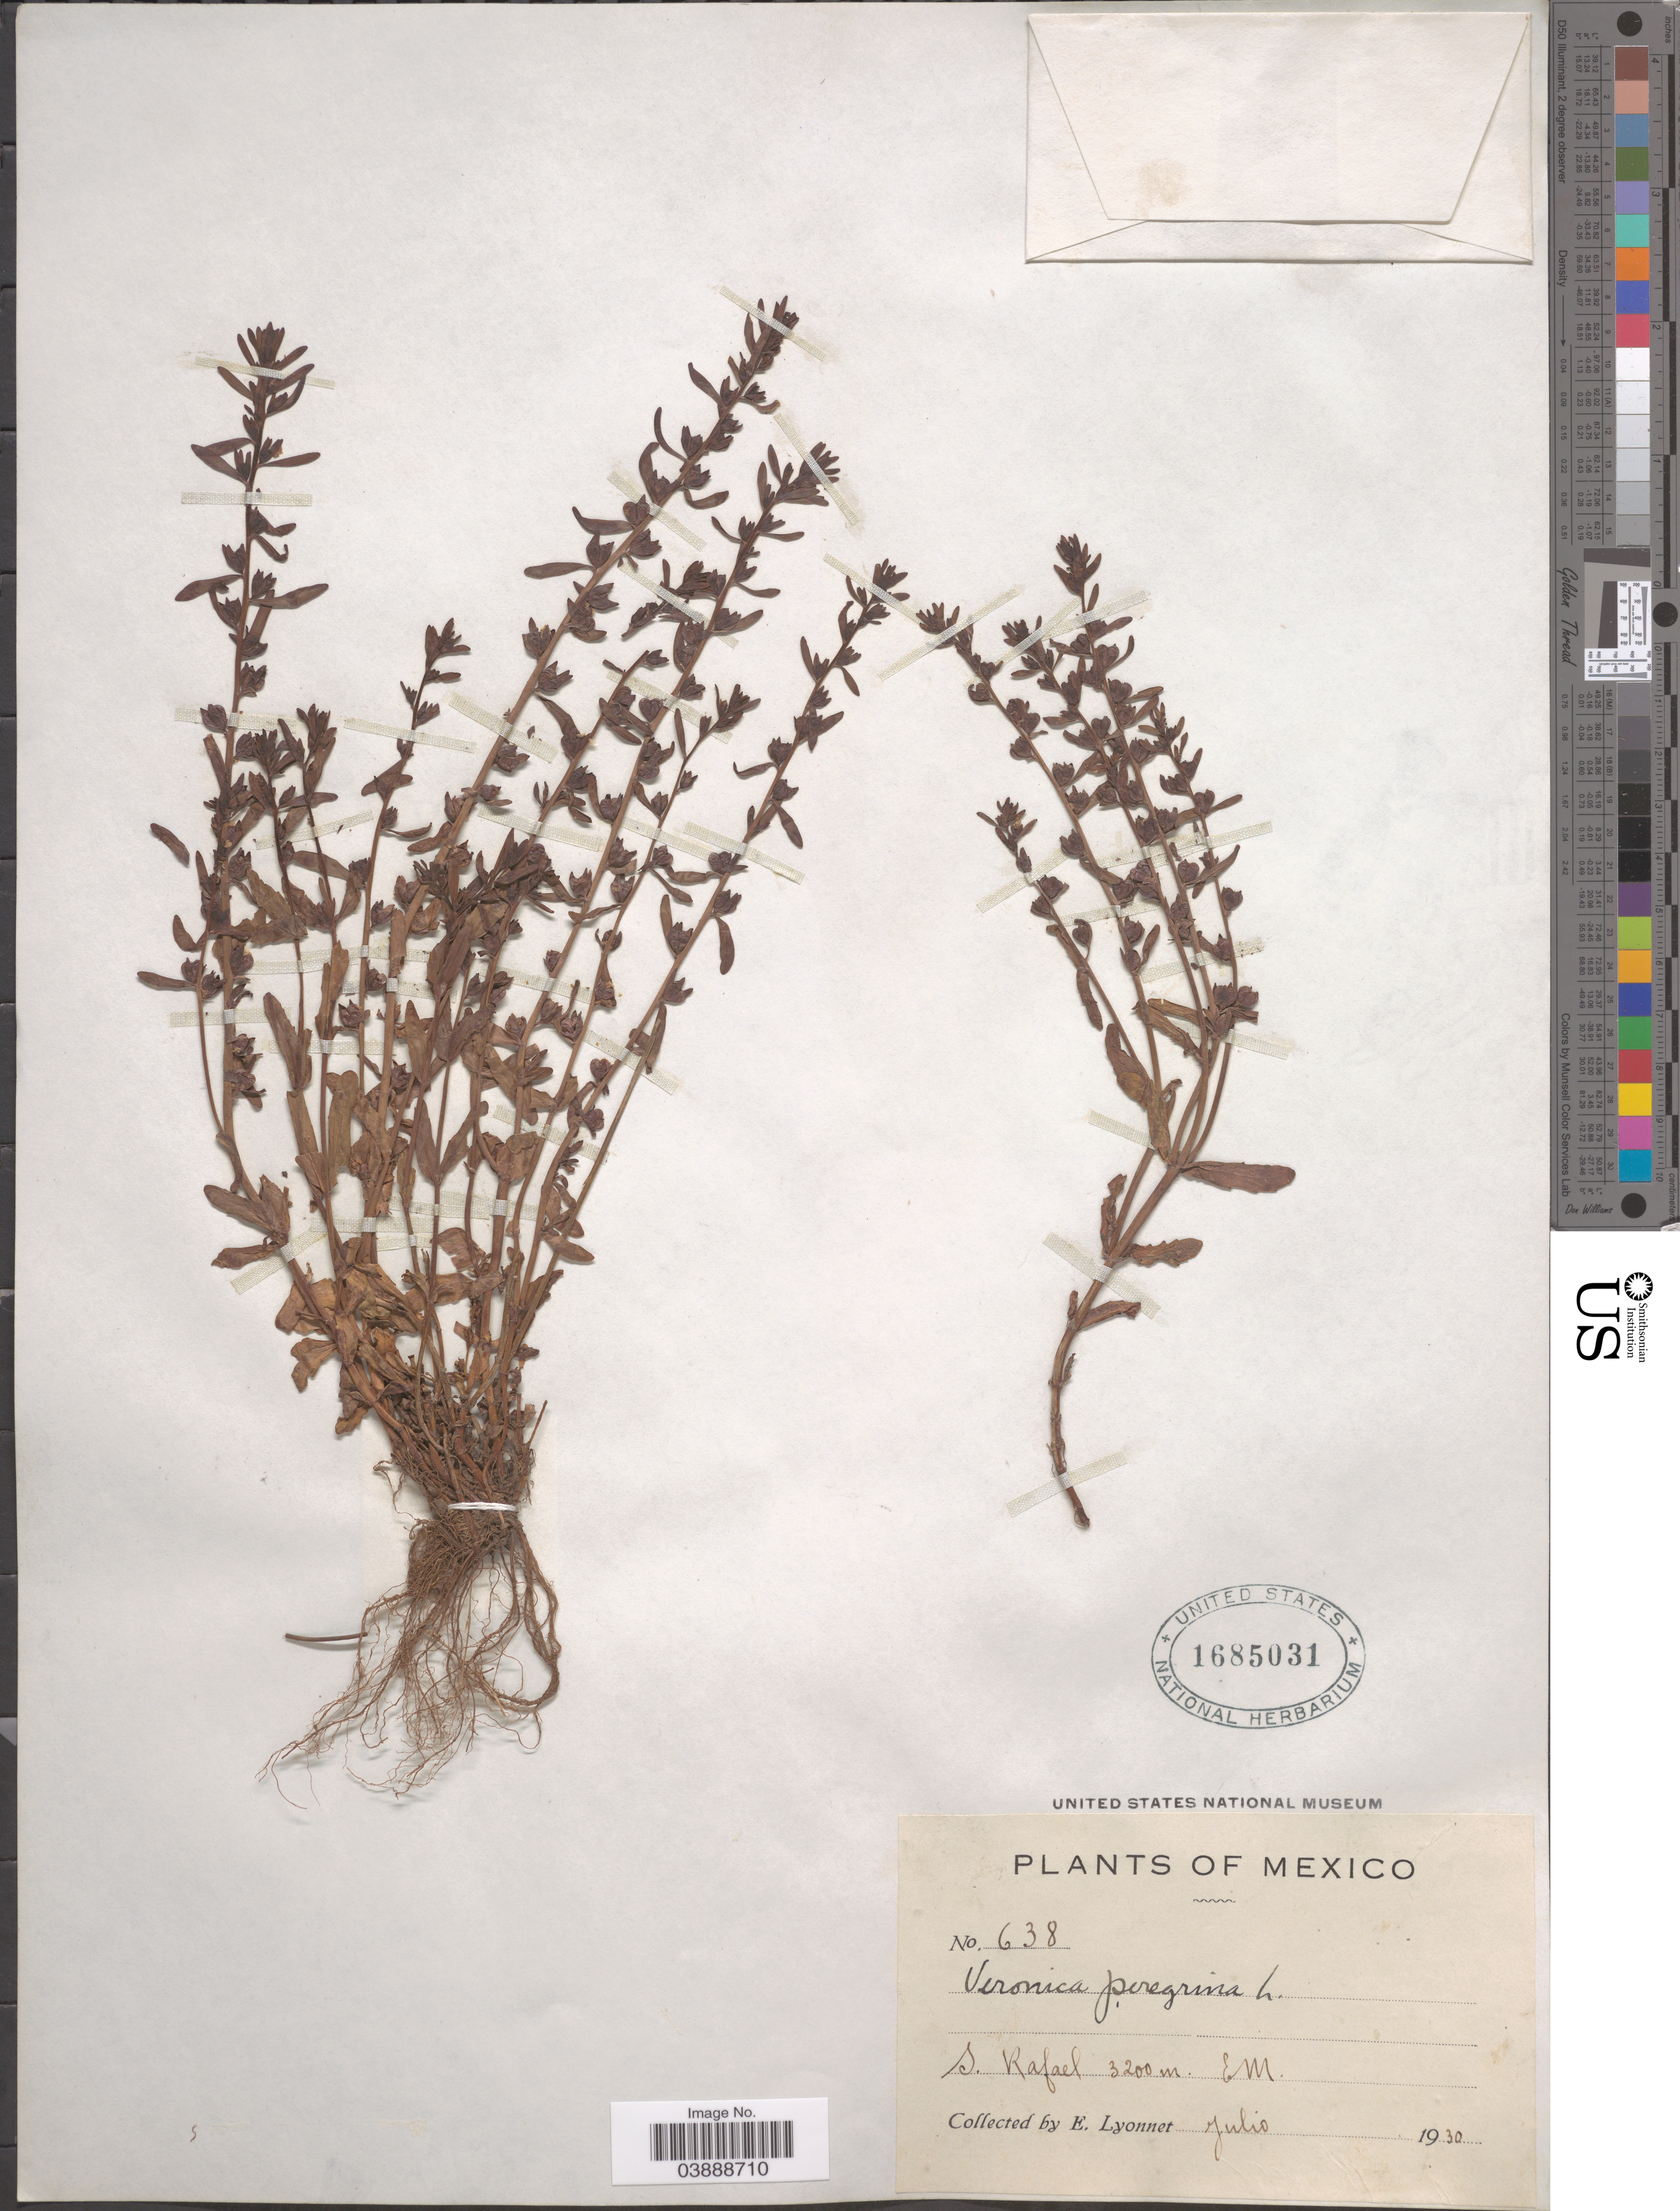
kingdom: Plantae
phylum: Tracheophyta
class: Magnoliopsida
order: Lamiales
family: Plantaginaceae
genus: Veronica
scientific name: Veronica peregrina subsp. xalapensis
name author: (Kunth) Pennell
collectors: E. Lyonnet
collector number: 638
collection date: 1930-07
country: Mexico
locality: S. Rafael. E.M.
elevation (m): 3200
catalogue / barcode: US 1685031